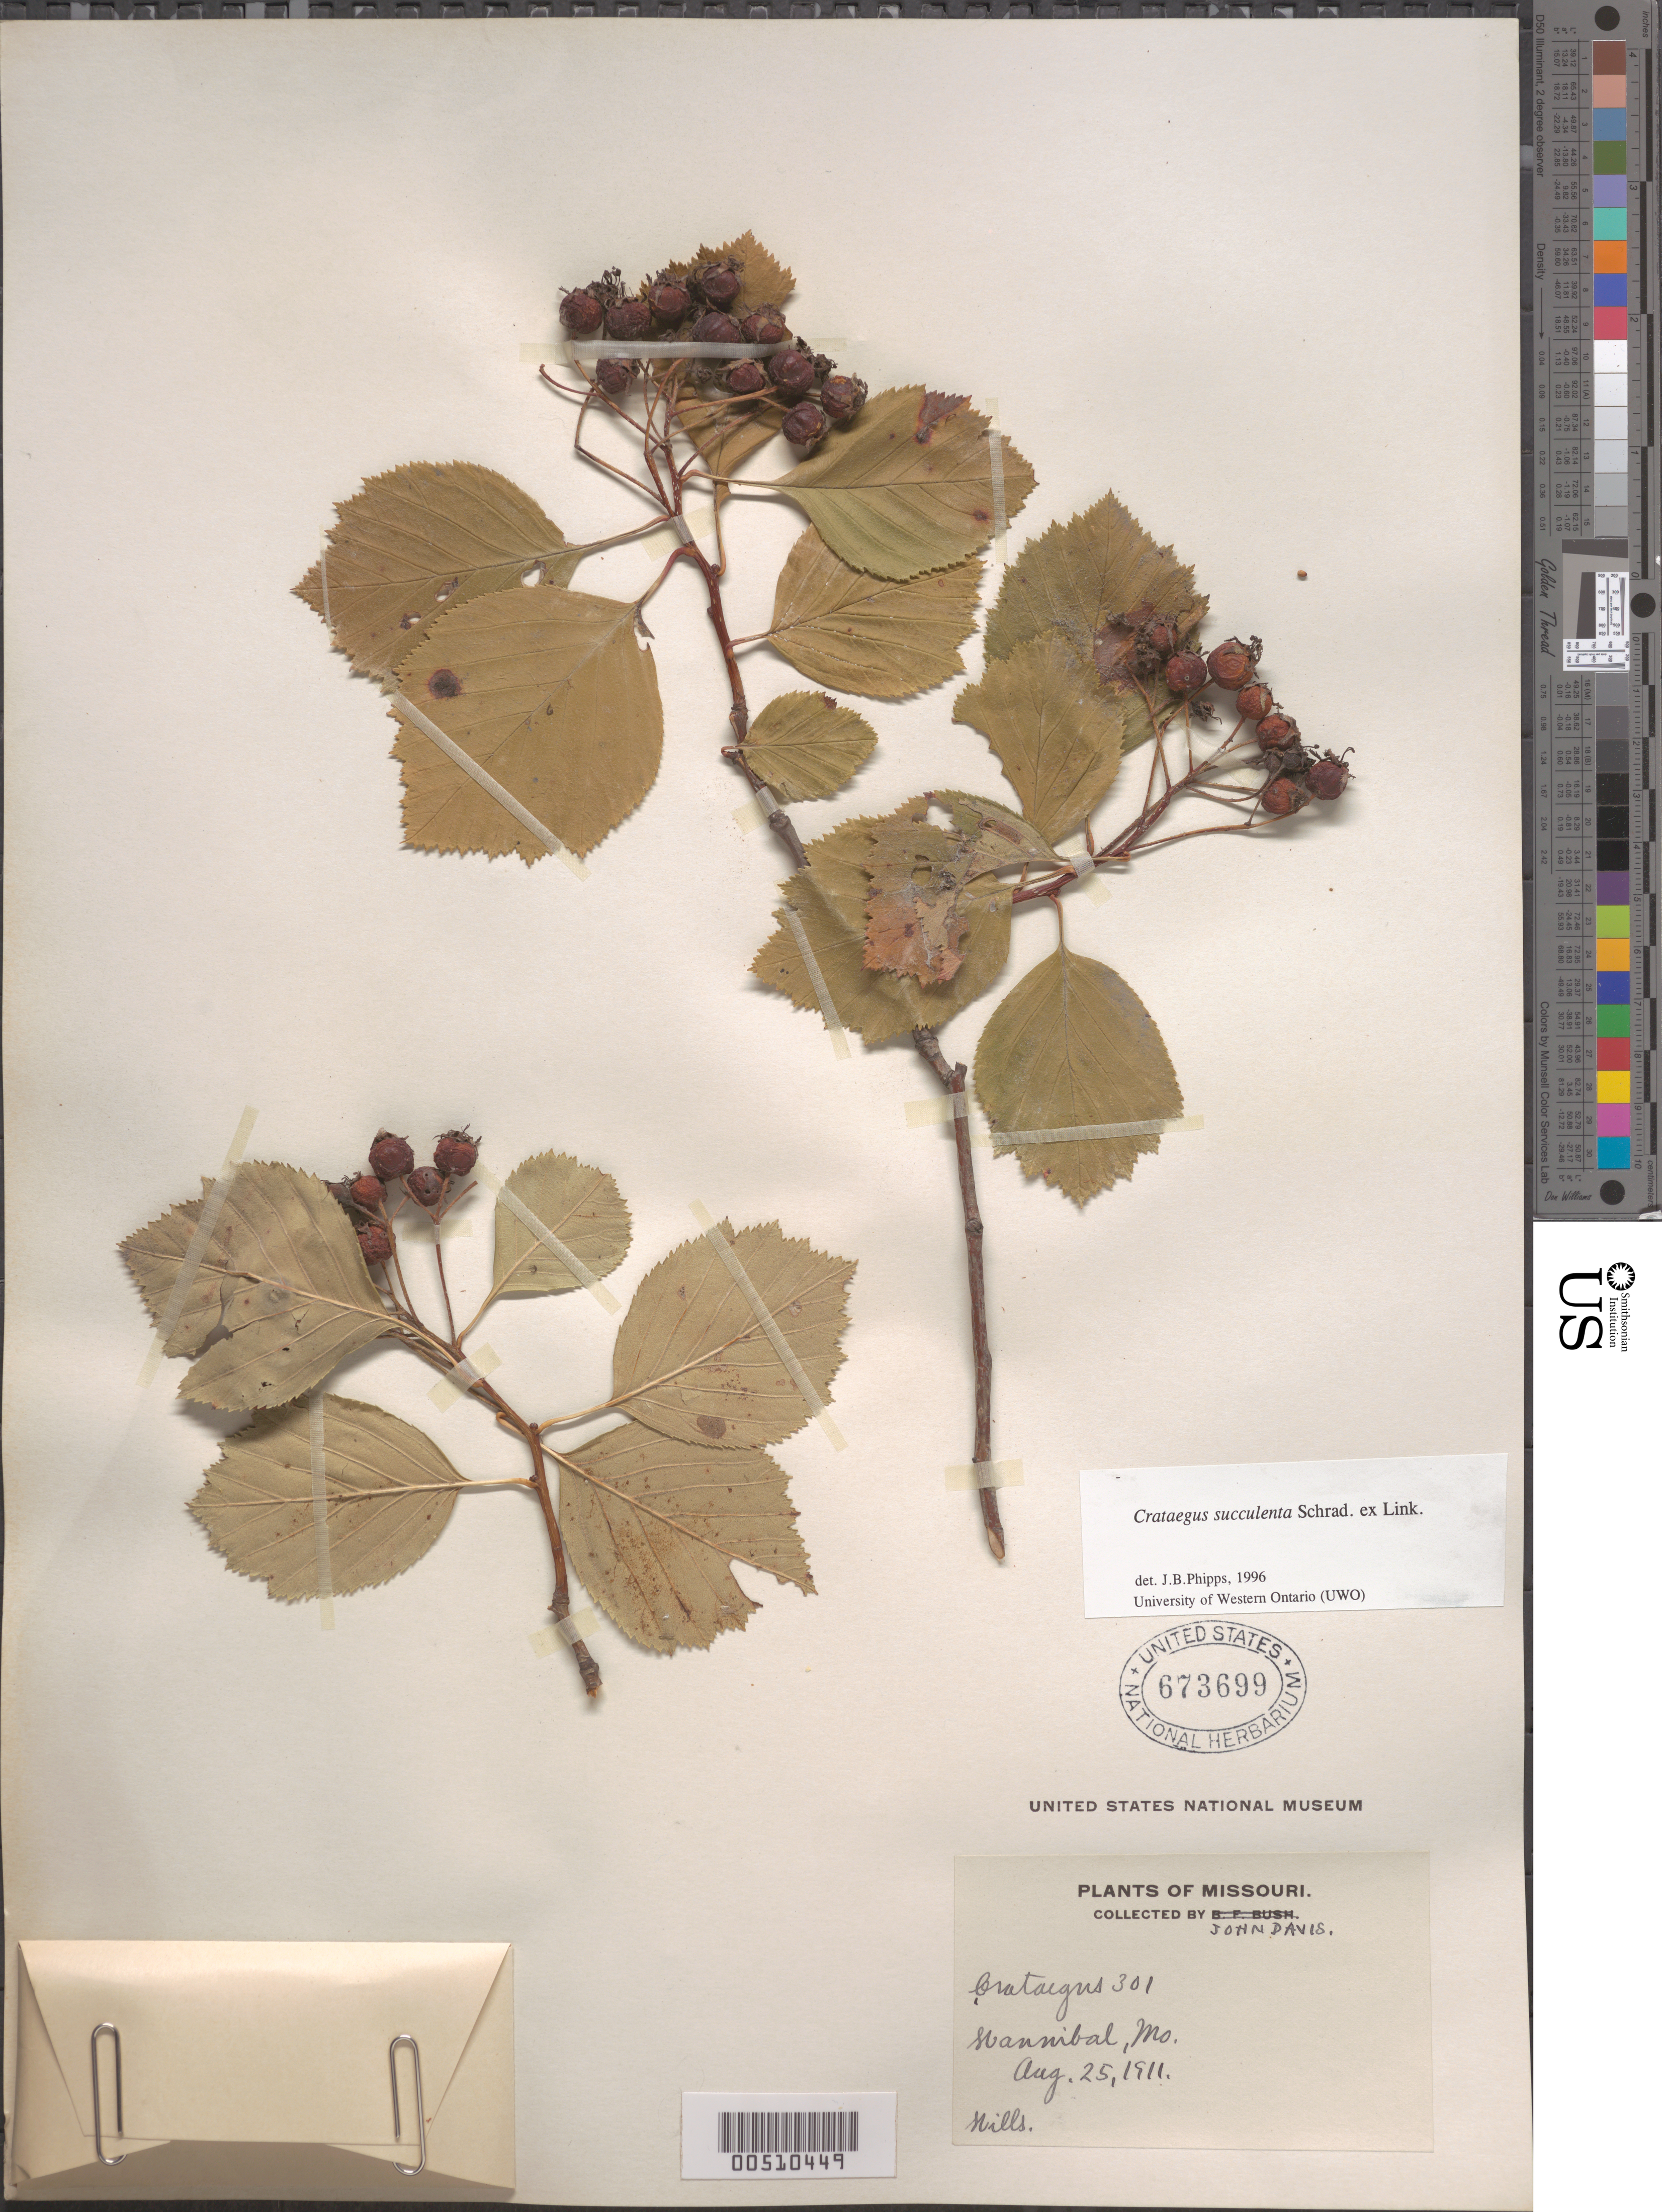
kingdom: Plantae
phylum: Tracheophyta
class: Magnoliopsida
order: Rosales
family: Rosaceae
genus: Crataegus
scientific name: Crataegus succulenta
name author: Schrad. ex Link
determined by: Phipps, James B., (UWO), University of Western Ontario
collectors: J. Davis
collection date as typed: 25 Aug 1911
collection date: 1911-08-25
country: United States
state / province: Missouri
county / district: Marion / Ralls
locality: Hannibal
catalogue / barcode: US 673699